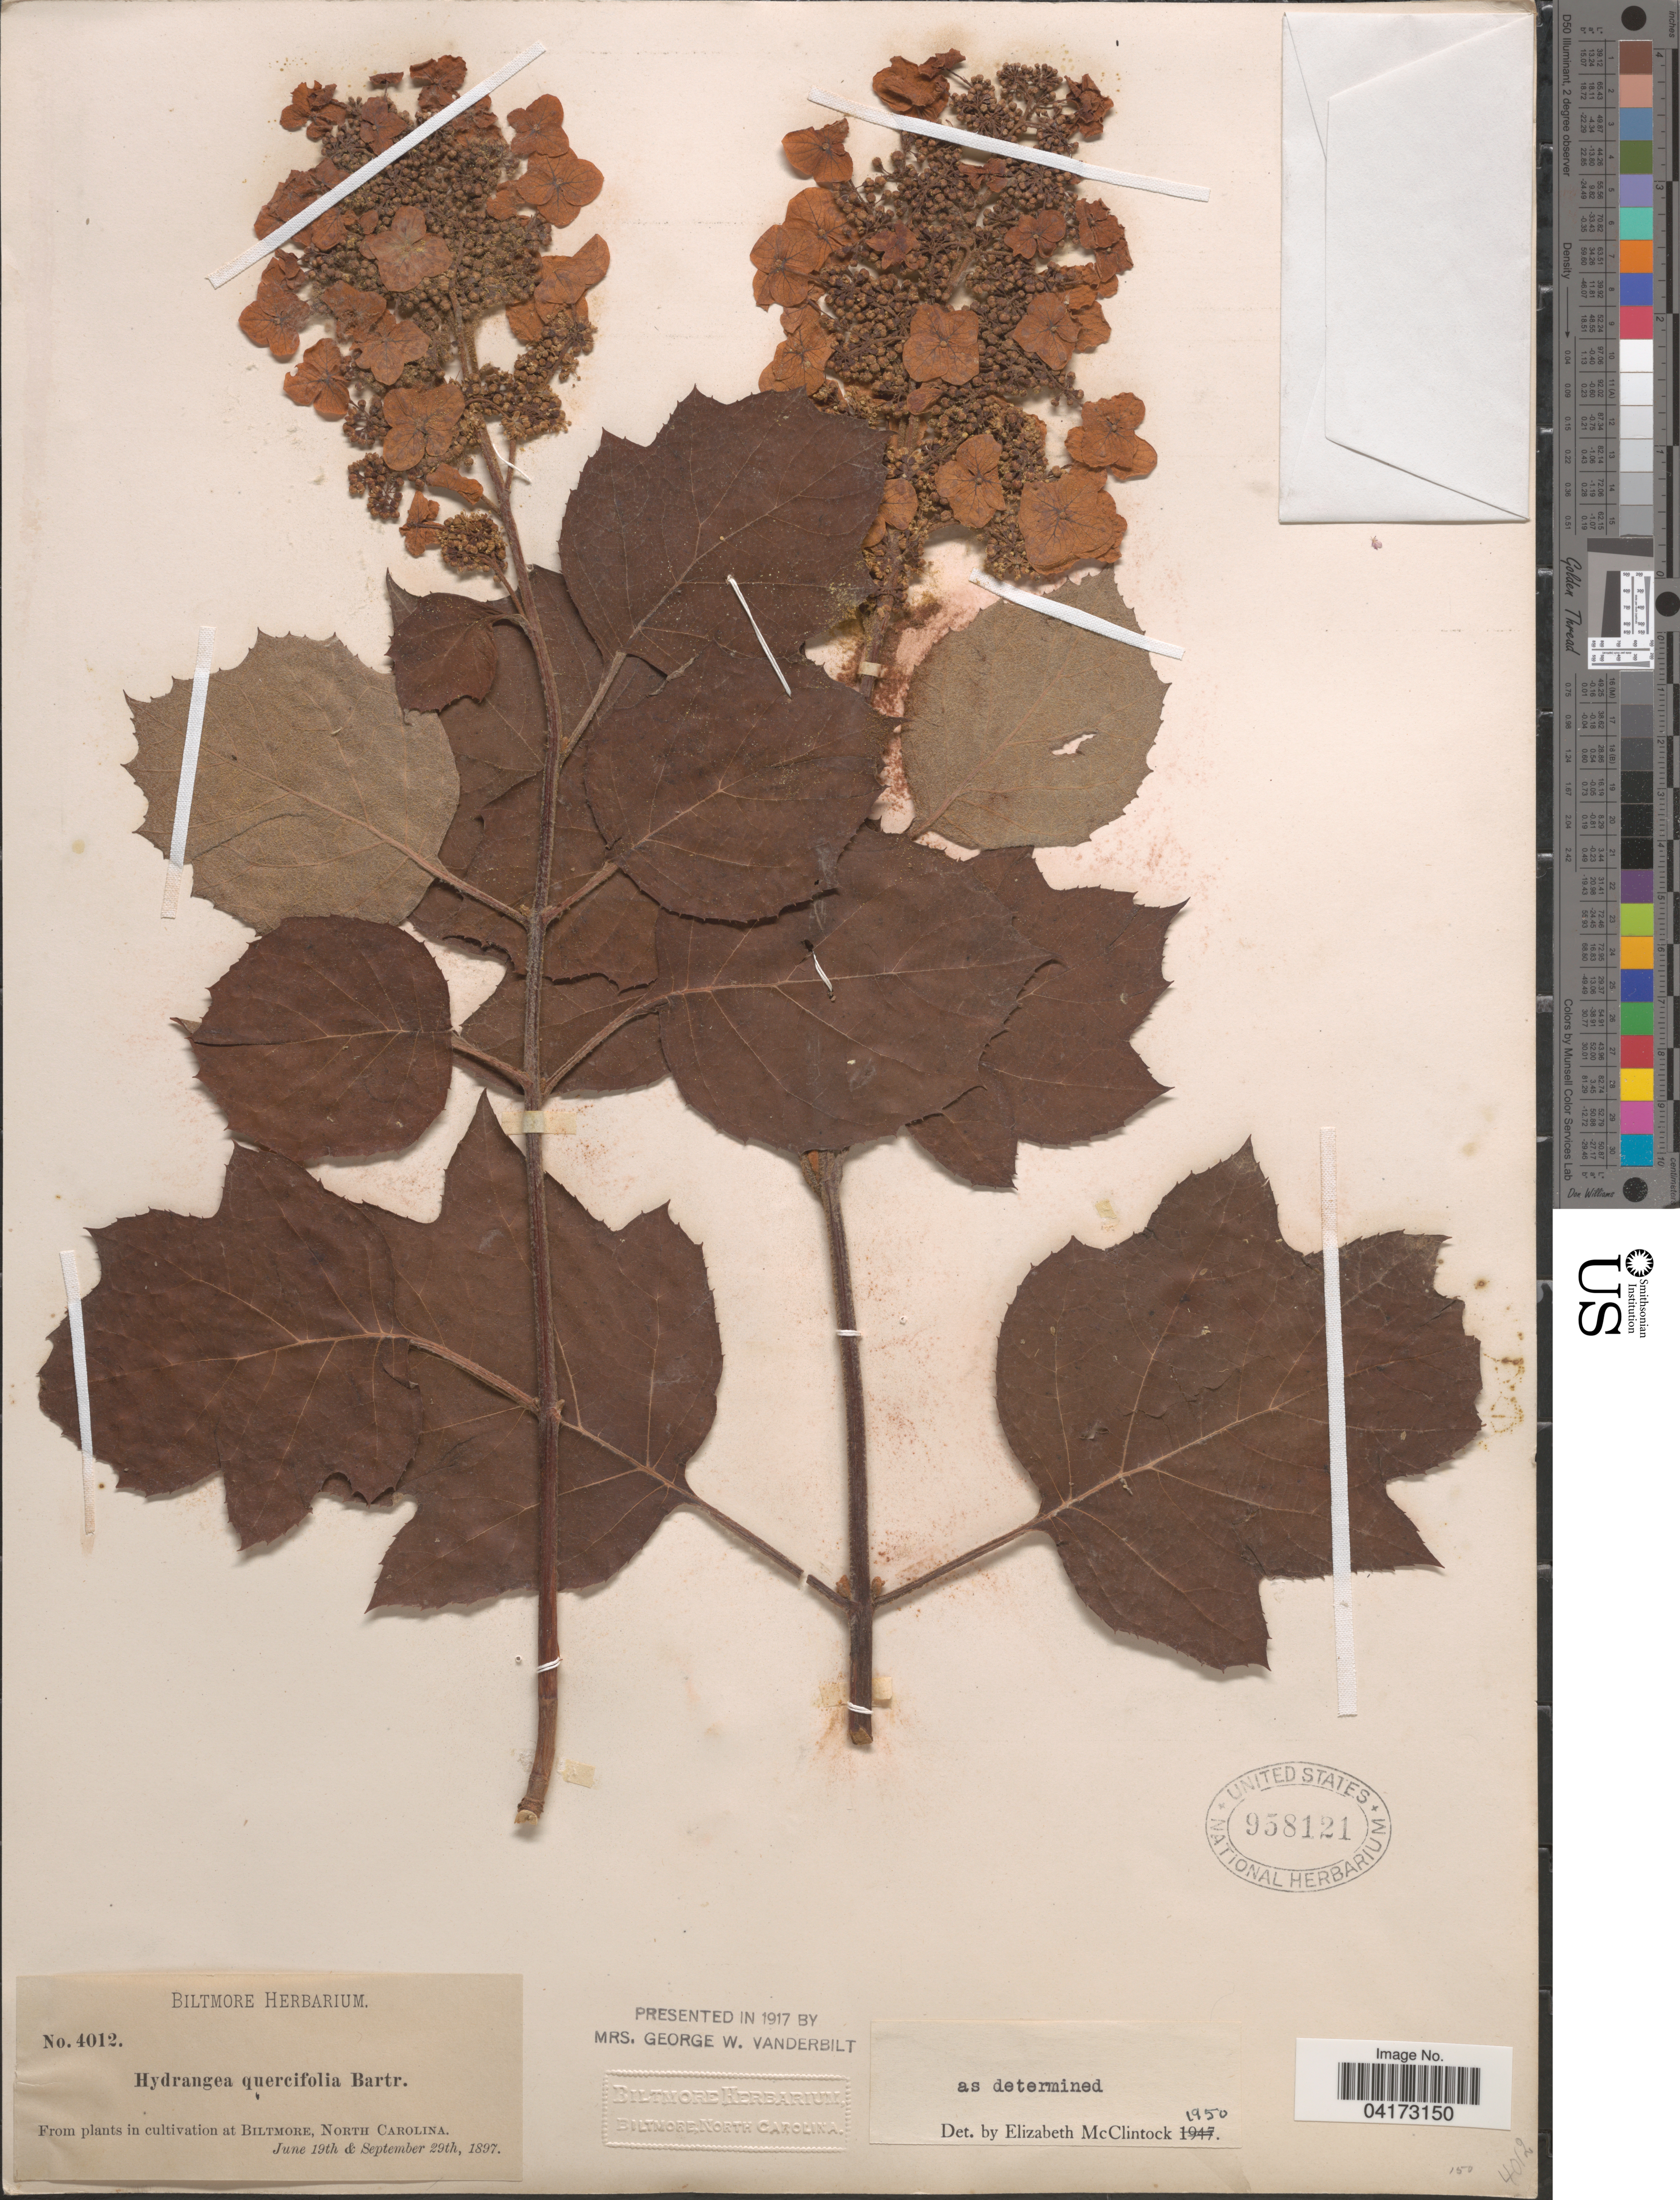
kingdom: Plantae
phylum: Tracheophyta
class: Magnoliopsida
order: Cornales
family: Hydrangeaceae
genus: Hydrangea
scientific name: Hydrangea quercifolia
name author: W. Bartram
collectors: ex herb. Biltmore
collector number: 4012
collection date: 1897-06-19/1897-09-29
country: United States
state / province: North Carolina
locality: In cultivation at Biltmore.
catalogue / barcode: US 958121